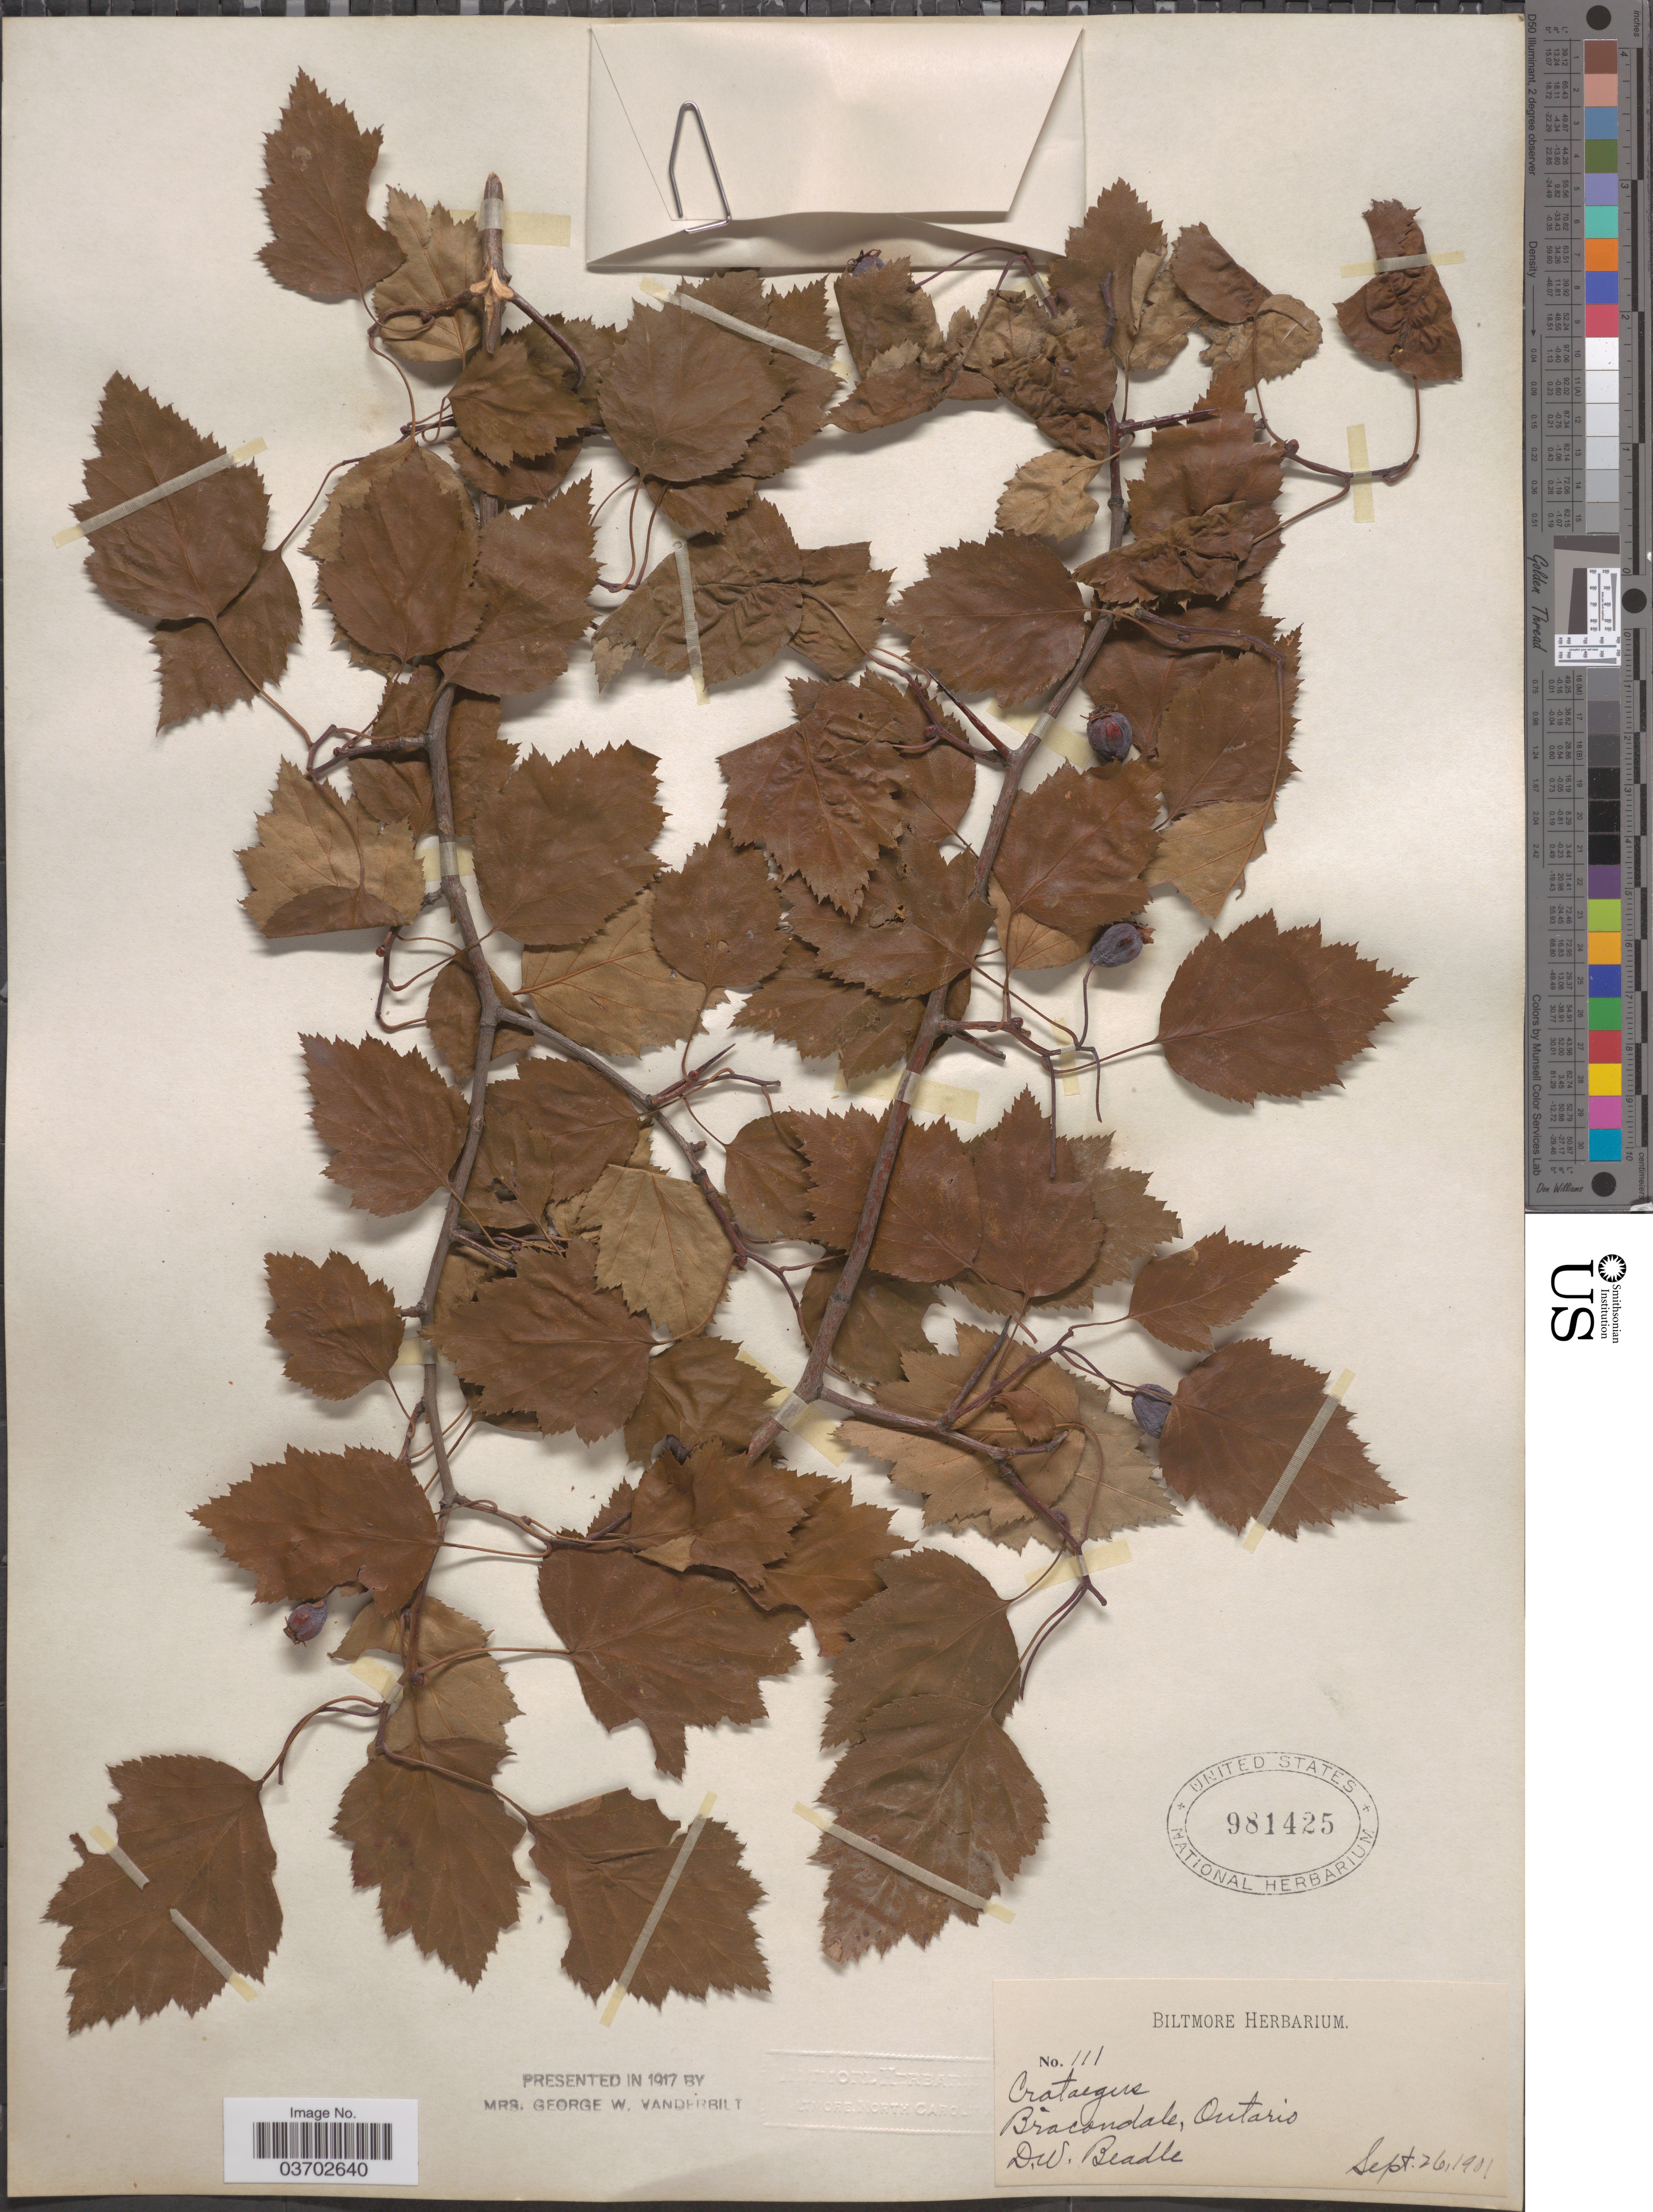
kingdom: Plantae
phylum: Tracheophyta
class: Magnoliopsida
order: Rosales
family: Rosaceae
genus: Crataegus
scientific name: Crataegus sp.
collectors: D. Beadle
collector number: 111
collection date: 1901-09-26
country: Canada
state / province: Ontario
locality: Bracondale.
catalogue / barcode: US 981425